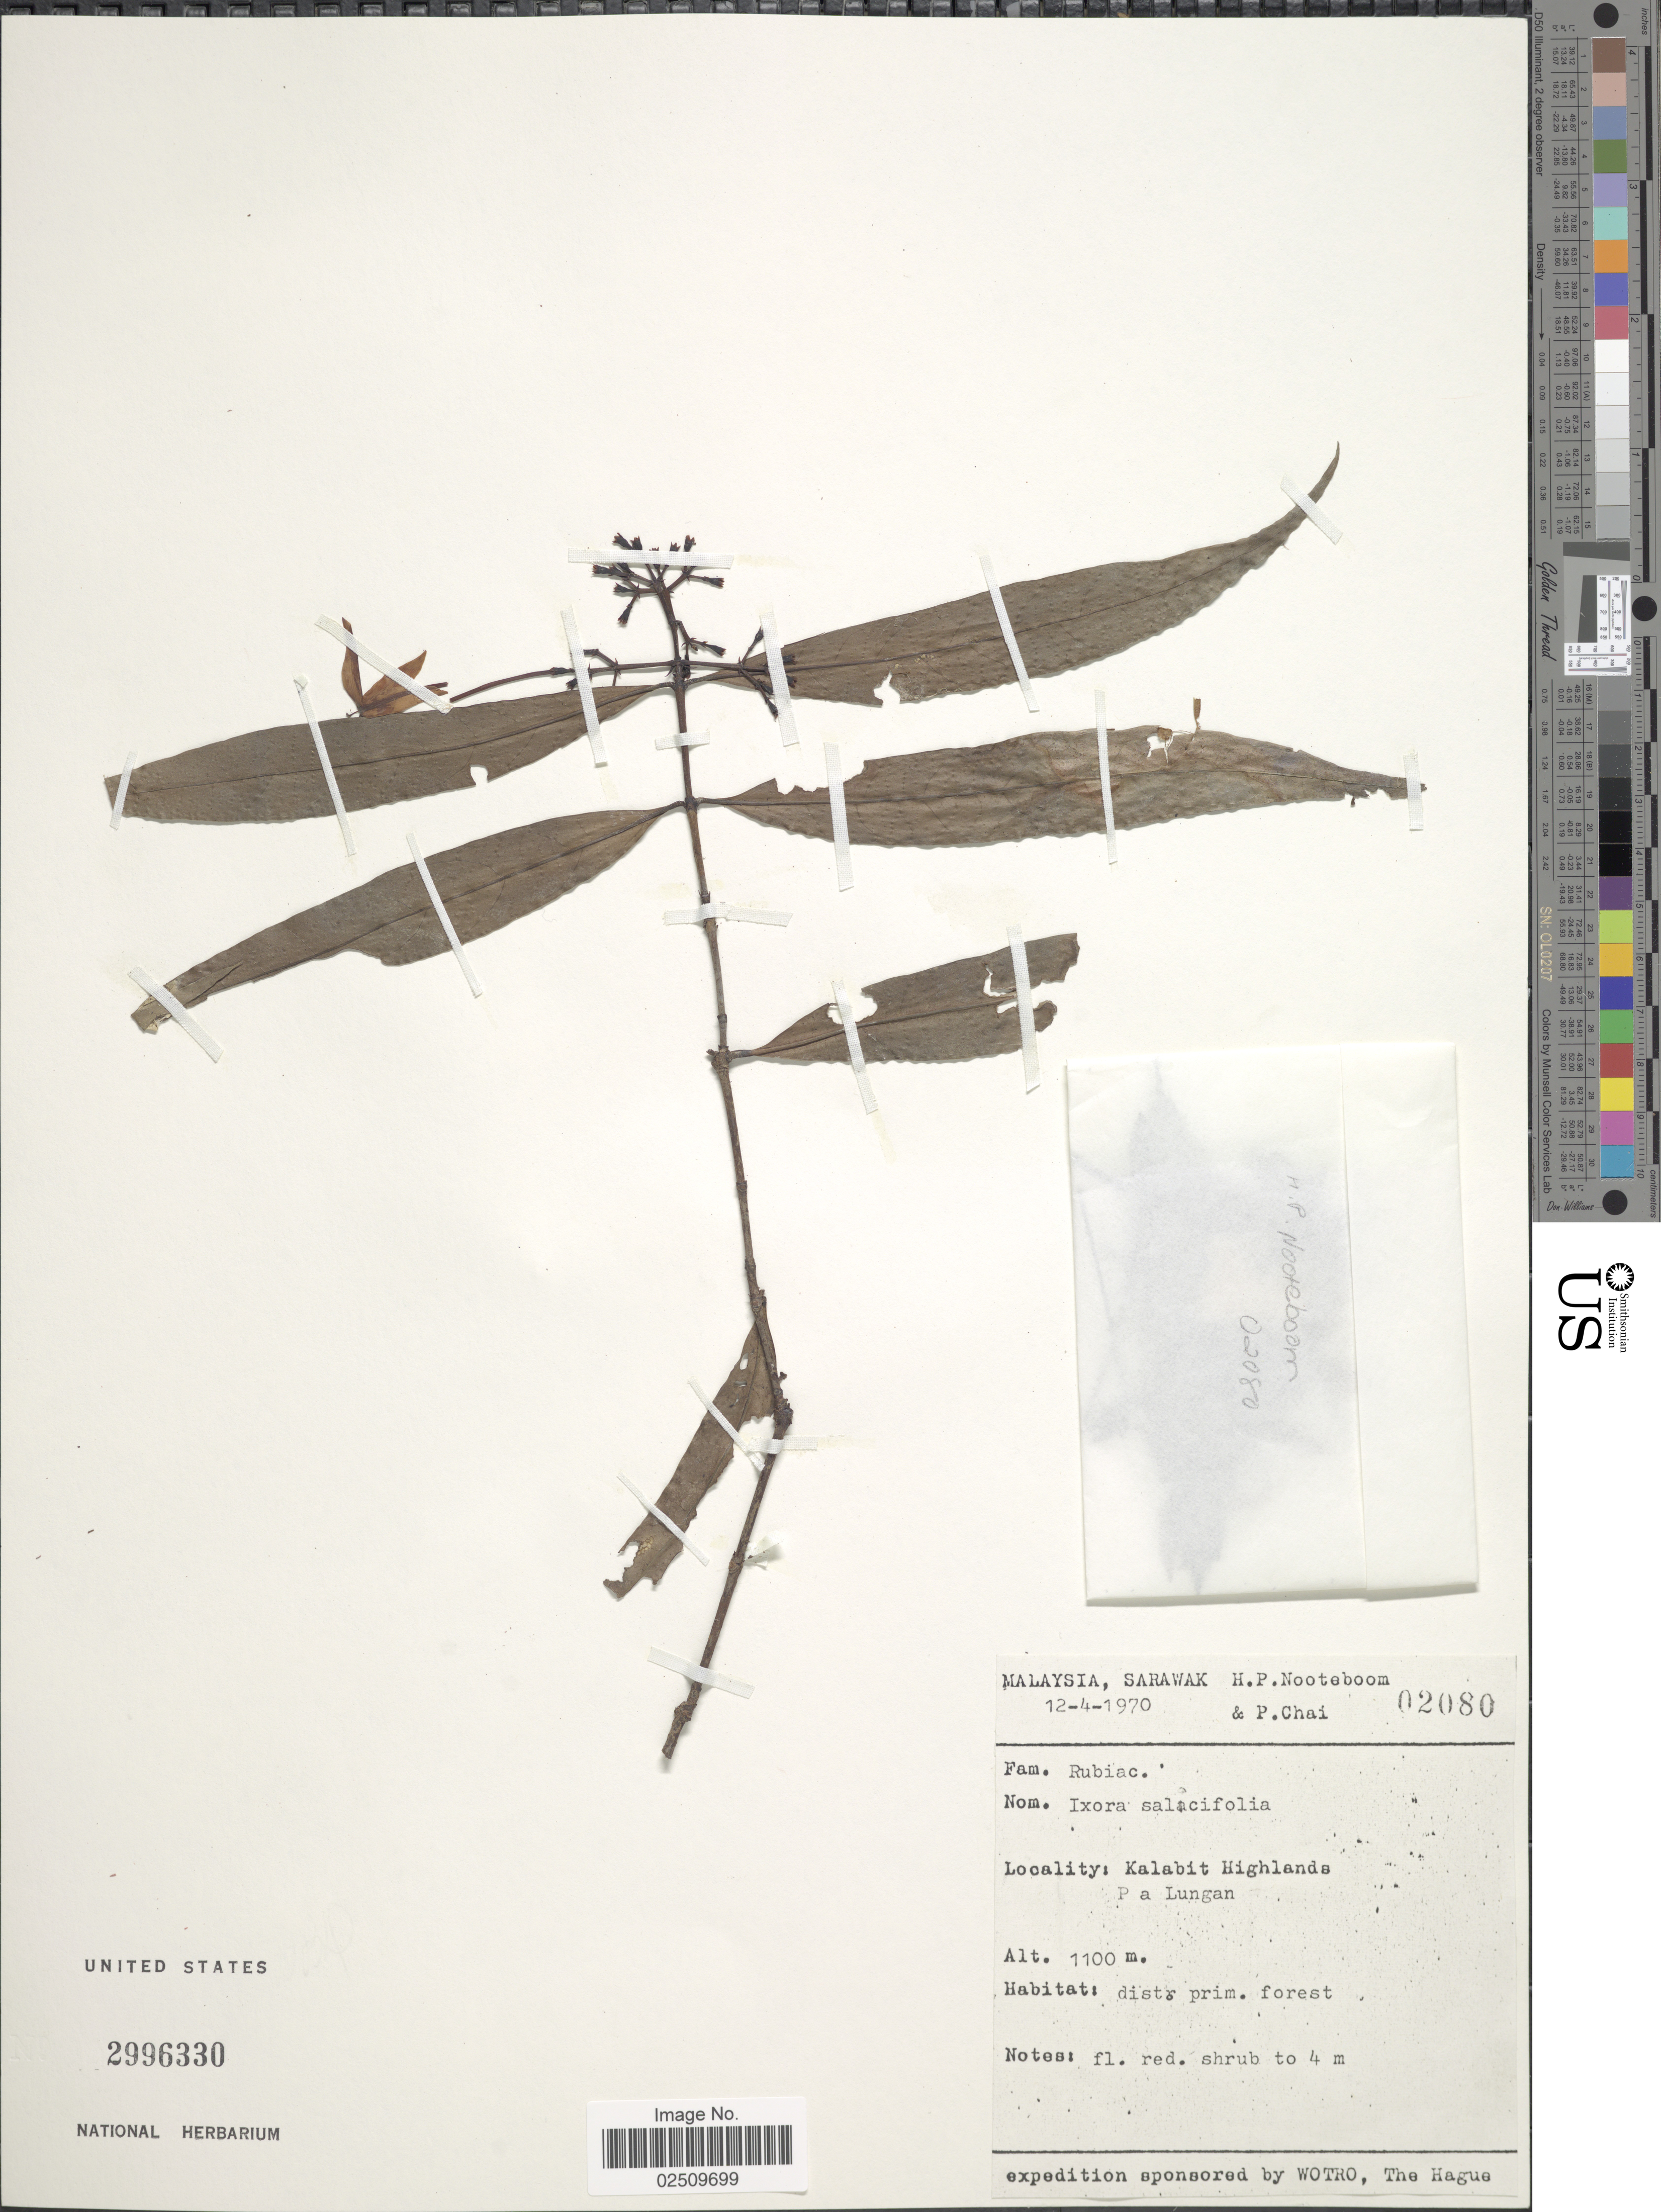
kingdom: Plantae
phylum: Tracheophyta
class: Magnoliopsida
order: Gentianales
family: Rubiaceae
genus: Ixora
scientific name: Ixora salicifolia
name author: (Blume) DC.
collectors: H. P. Nooteboom & P. Chai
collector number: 02080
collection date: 1970-04-12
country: Malaysia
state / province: Sarawak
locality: Kalabit Highlands, Pa Lungan, dist prim forest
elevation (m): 1100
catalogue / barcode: US 2996330